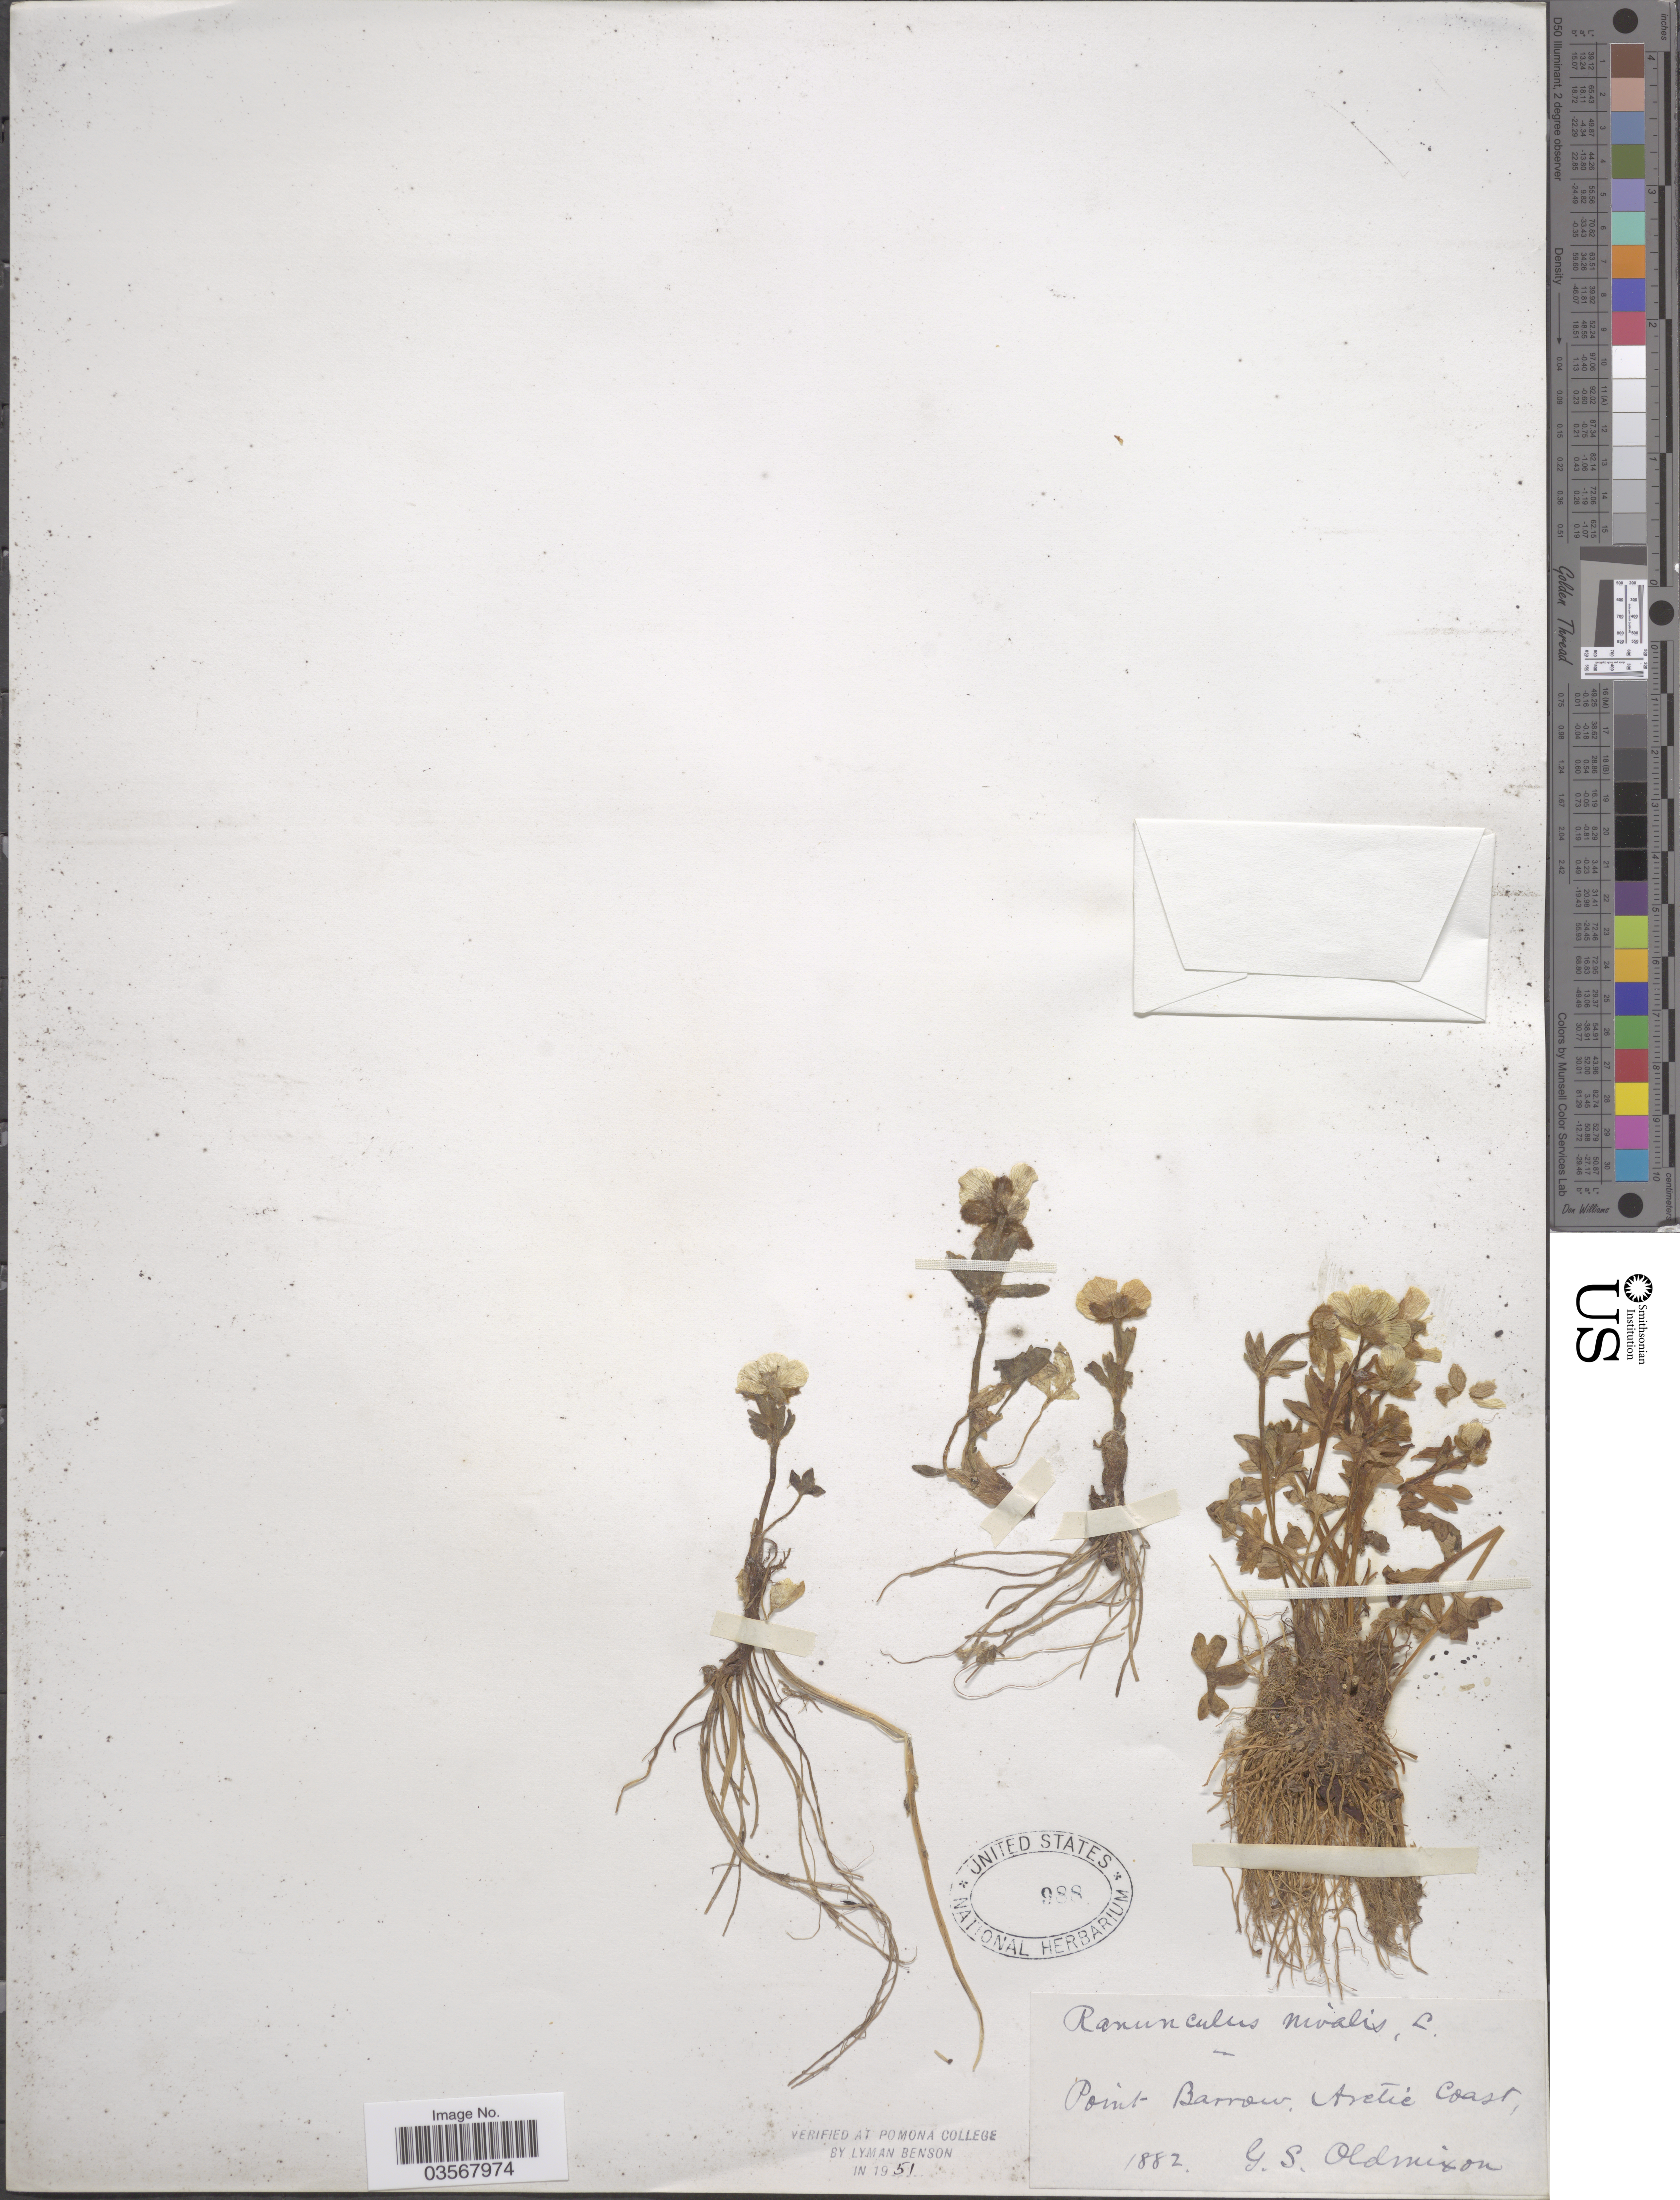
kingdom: Plantae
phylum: Tracheophyta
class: Magnoliopsida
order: Ranunculales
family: Ranunculaceae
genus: Ranunculus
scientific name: Ranunculus nivalis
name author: L.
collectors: G. Oldmixon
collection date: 1882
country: United States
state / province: Alaska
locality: Point Barrow. Arctic Coast.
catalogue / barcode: US 988